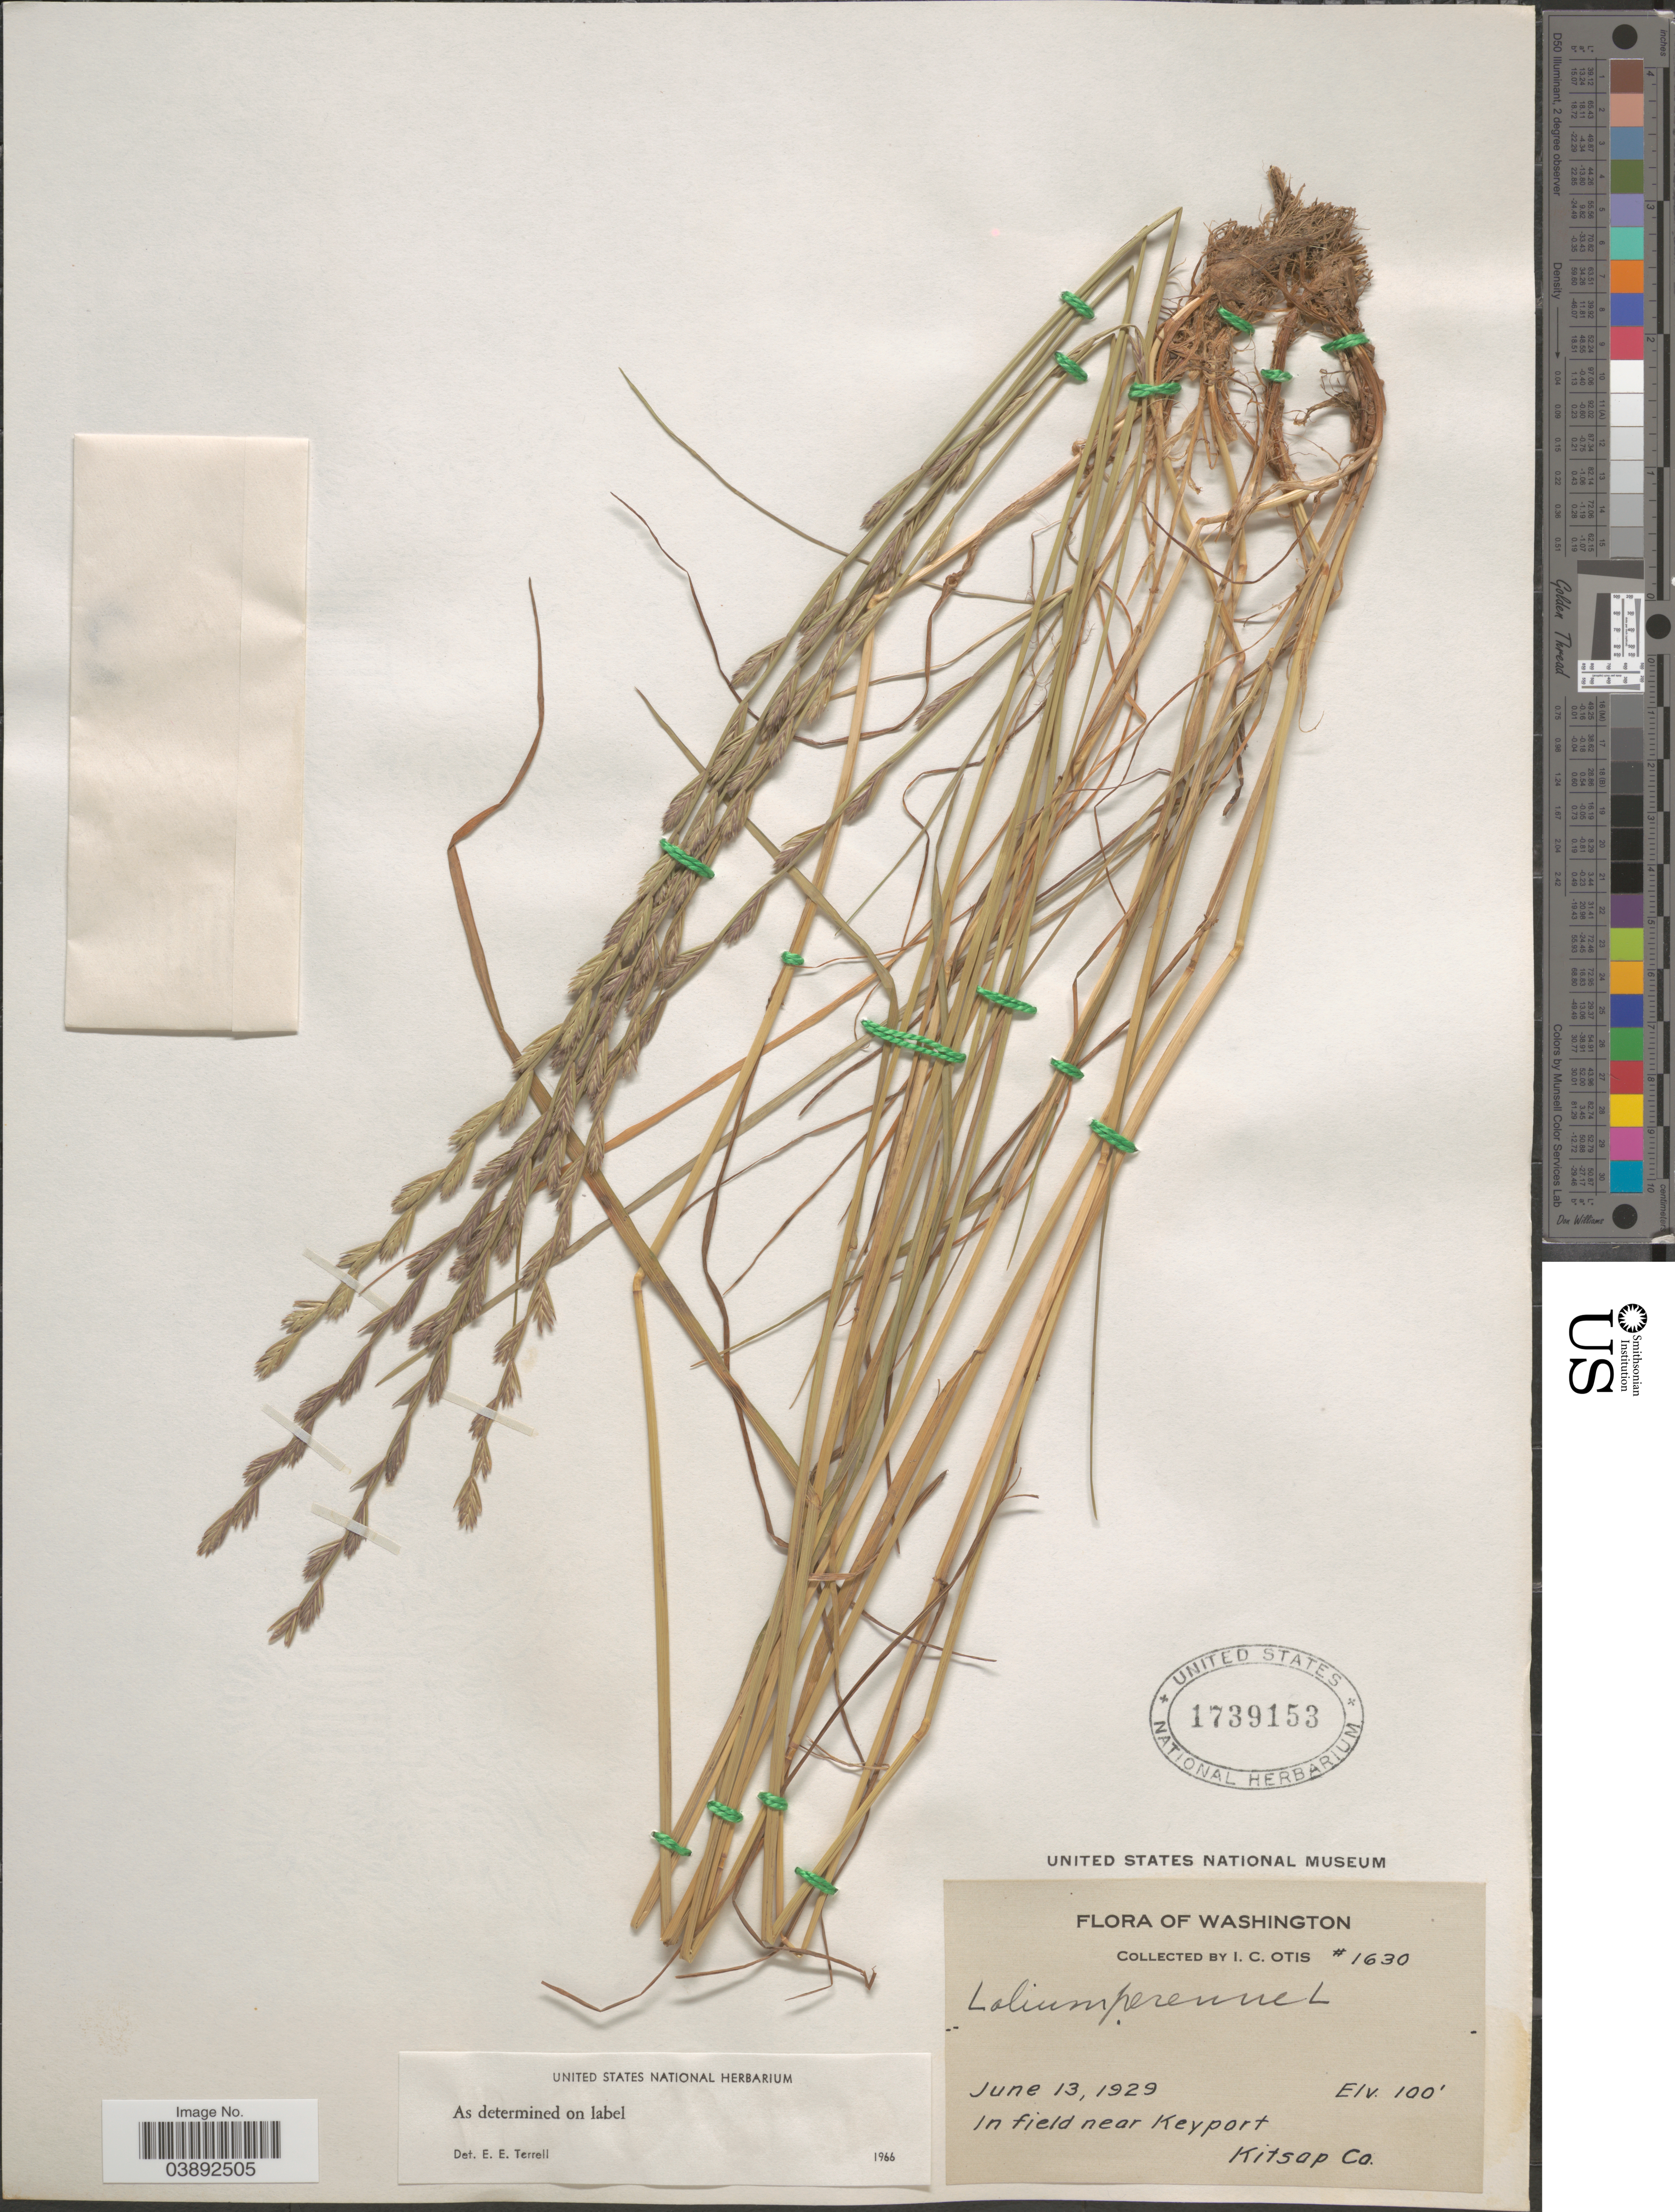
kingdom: Plantae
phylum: Tracheophyta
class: Liliopsida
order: Poales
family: Poaceae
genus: Lolium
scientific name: Lolium perenne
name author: L.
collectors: I. C. Otis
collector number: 1630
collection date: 1929-06-13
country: United States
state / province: Washington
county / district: Kitsap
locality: In field near Keyport. Kitsap Co.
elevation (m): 30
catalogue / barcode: US 1739153